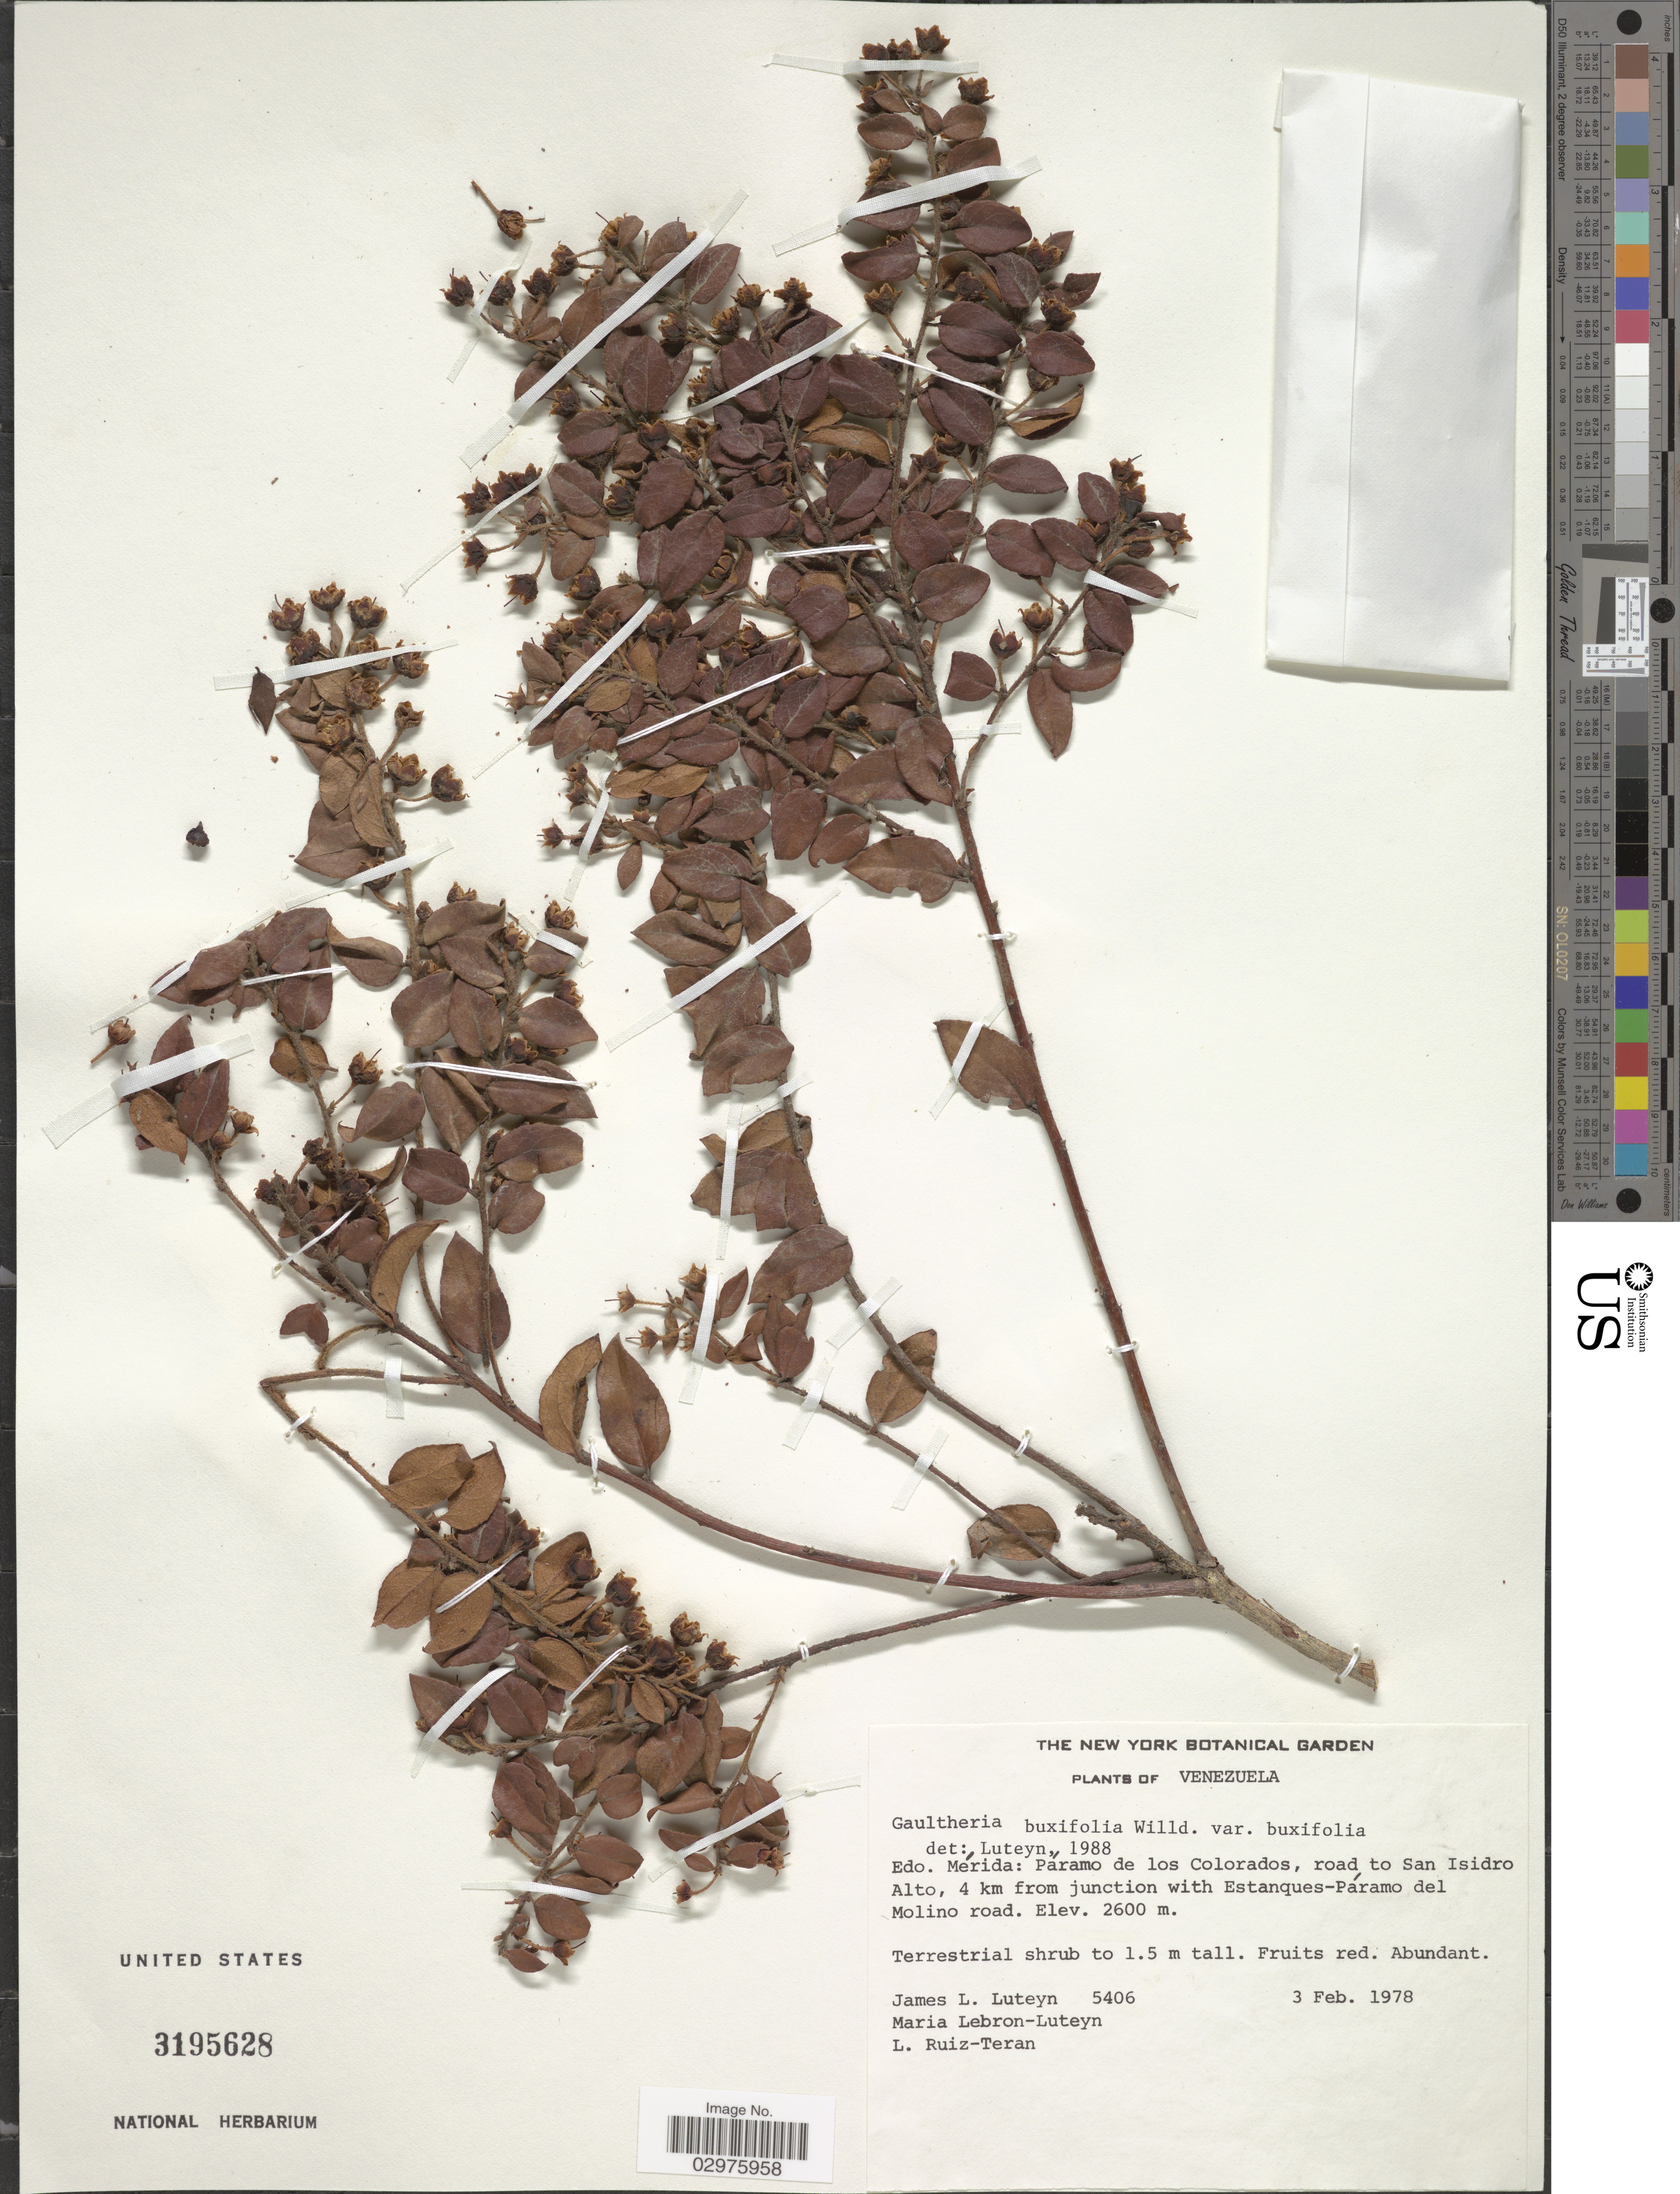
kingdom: Plantae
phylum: Tracheophyta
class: Magnoliopsida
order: Ericales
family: Ericaceae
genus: Gaultheria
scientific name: Gaultheria buxifolia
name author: Willd.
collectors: J. L. Luteyn, M. L. Lebrón-Luteyn & L. E. Ruíz-Terán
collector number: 5406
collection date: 1978-02-03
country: Venezuela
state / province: Mérida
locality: Edo. Mérida: Páramo de los Colorados, road to San Isidro Alto, 4 km from junction with Estanques-Páramo del Molino road.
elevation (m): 2600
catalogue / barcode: US 3195628